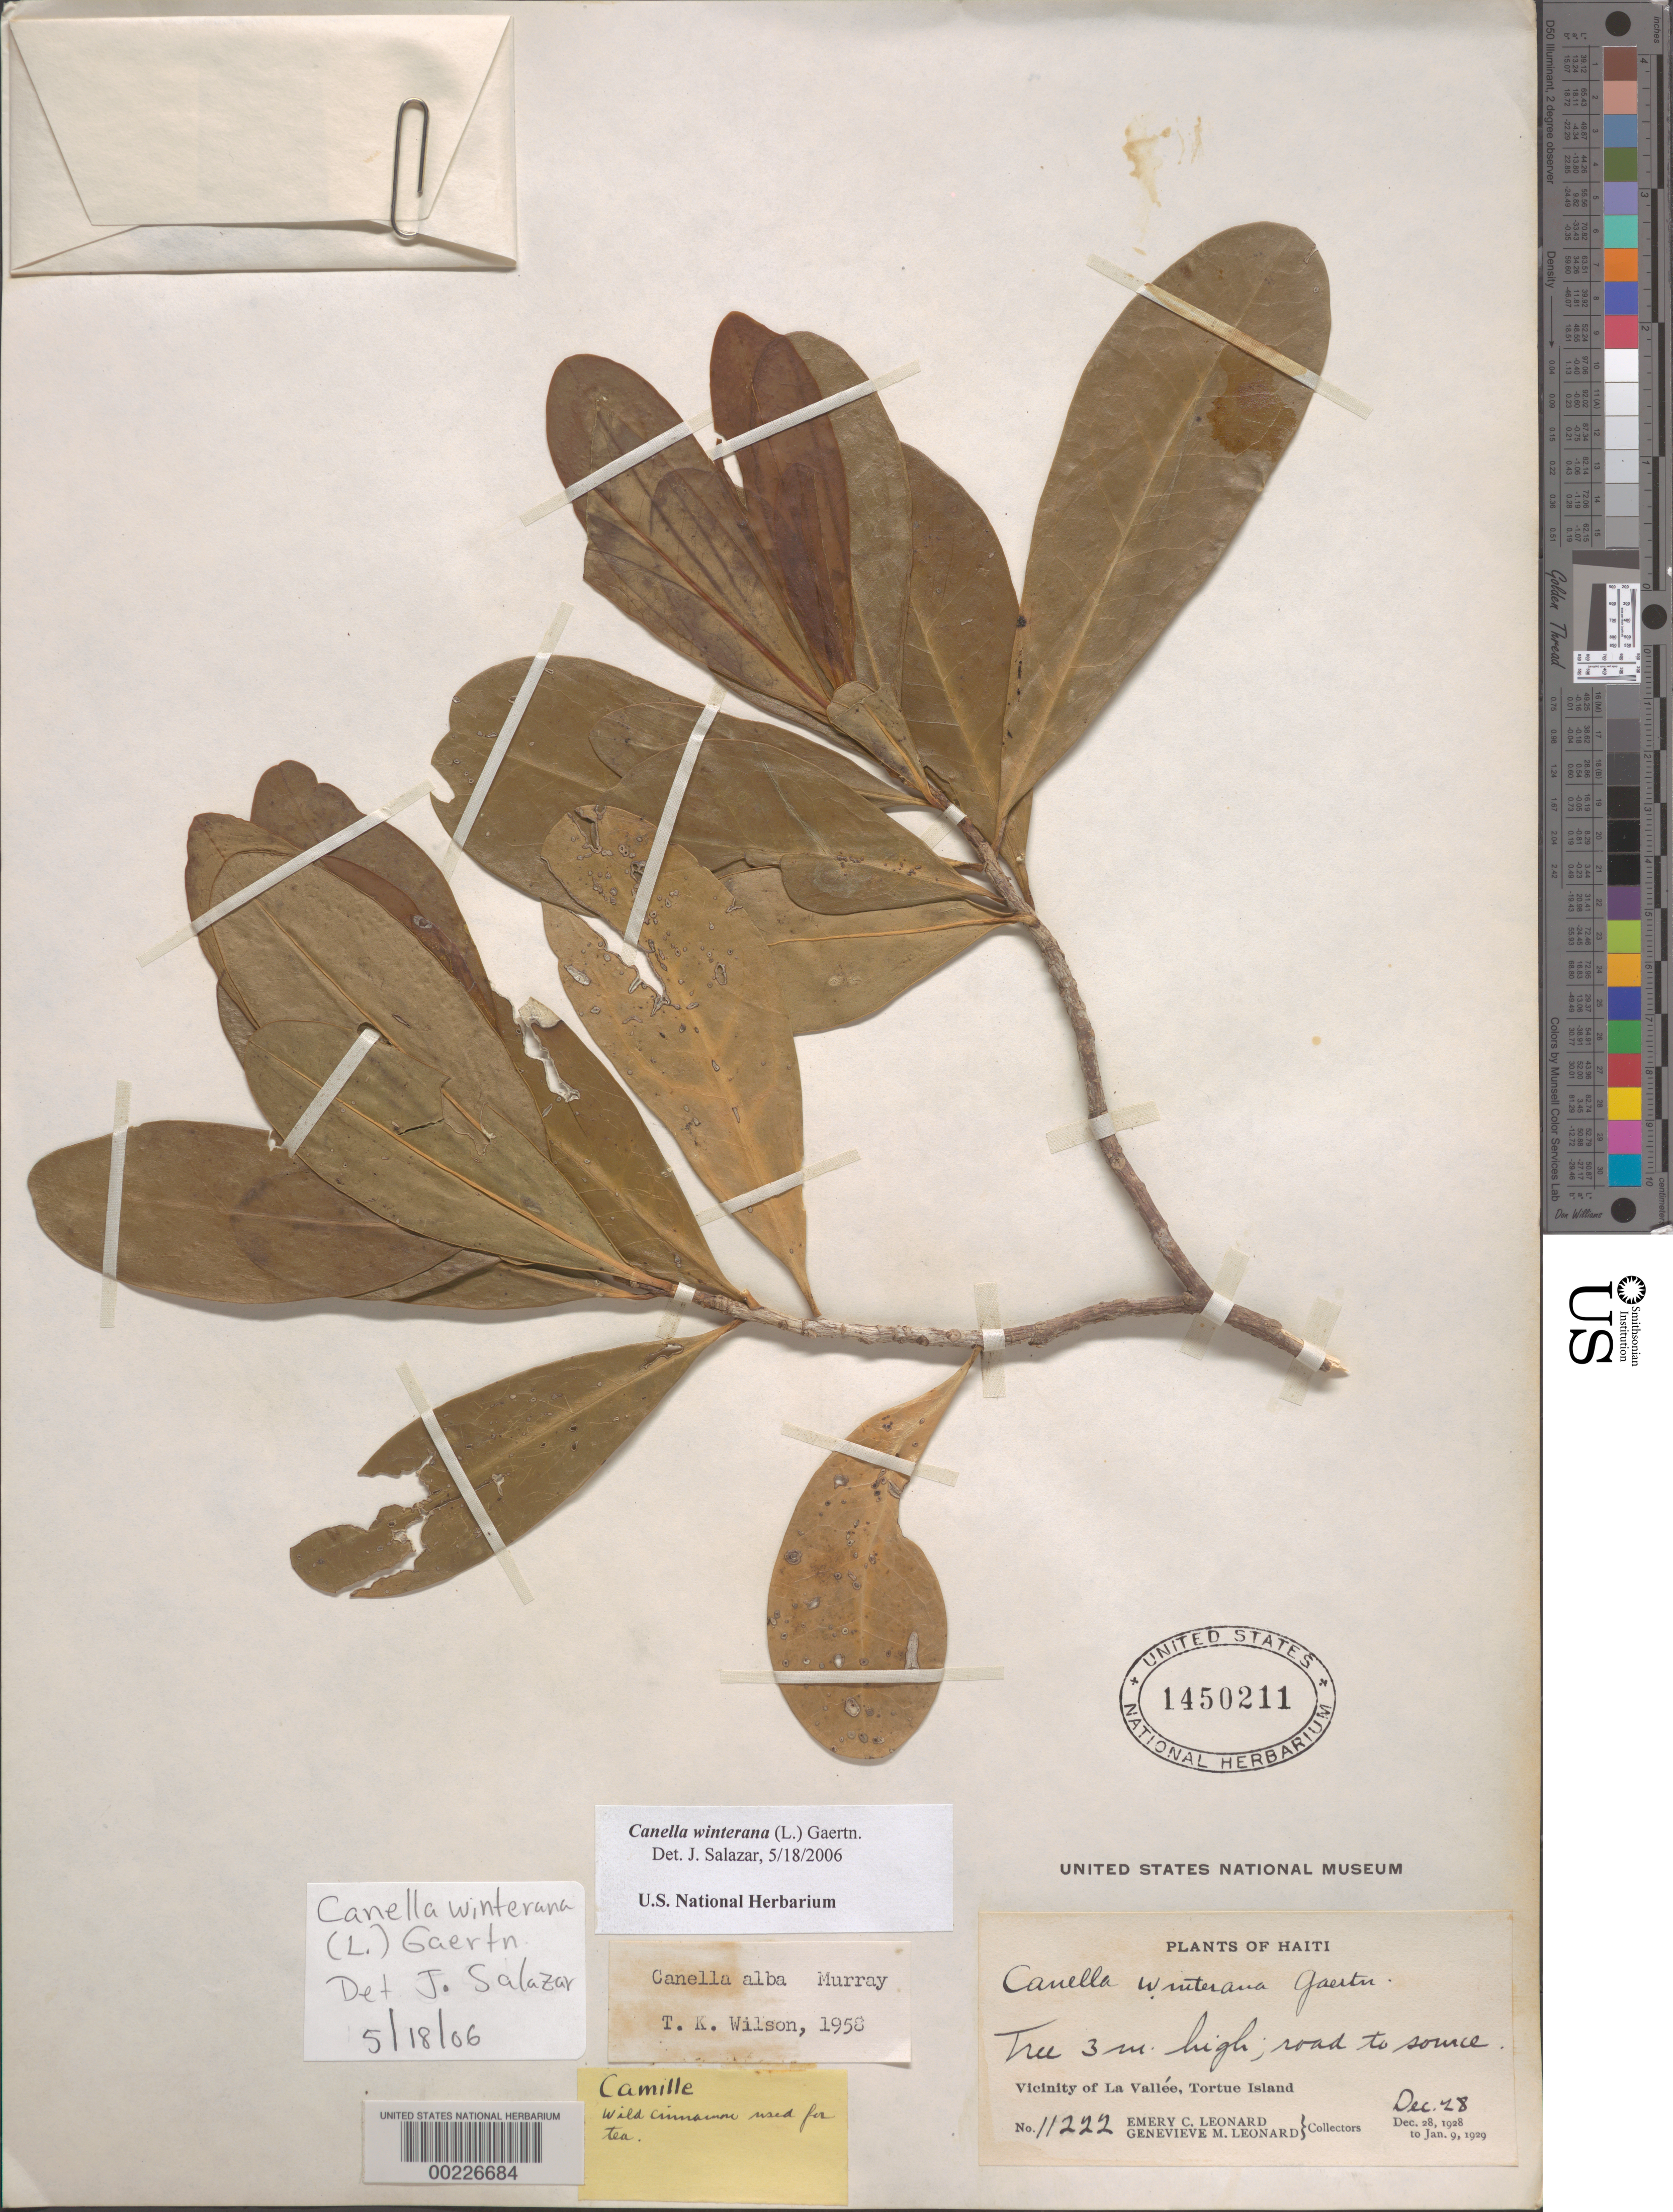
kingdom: Plantae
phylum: Tracheophyta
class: Magnoliopsida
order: Canellales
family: Canellaceae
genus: Canella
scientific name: Canella winterana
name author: (L.) Gaertn.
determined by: Salazar, J.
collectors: E. C. Leonard & G. M. Leonard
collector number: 11222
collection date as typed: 28 Dec 1928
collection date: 1928-12-28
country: Haiti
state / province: Nord-Óuest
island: Île de la Tortue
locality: Vicinity of La Vallée, Tortue Island. Road to source.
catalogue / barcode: US 1450211